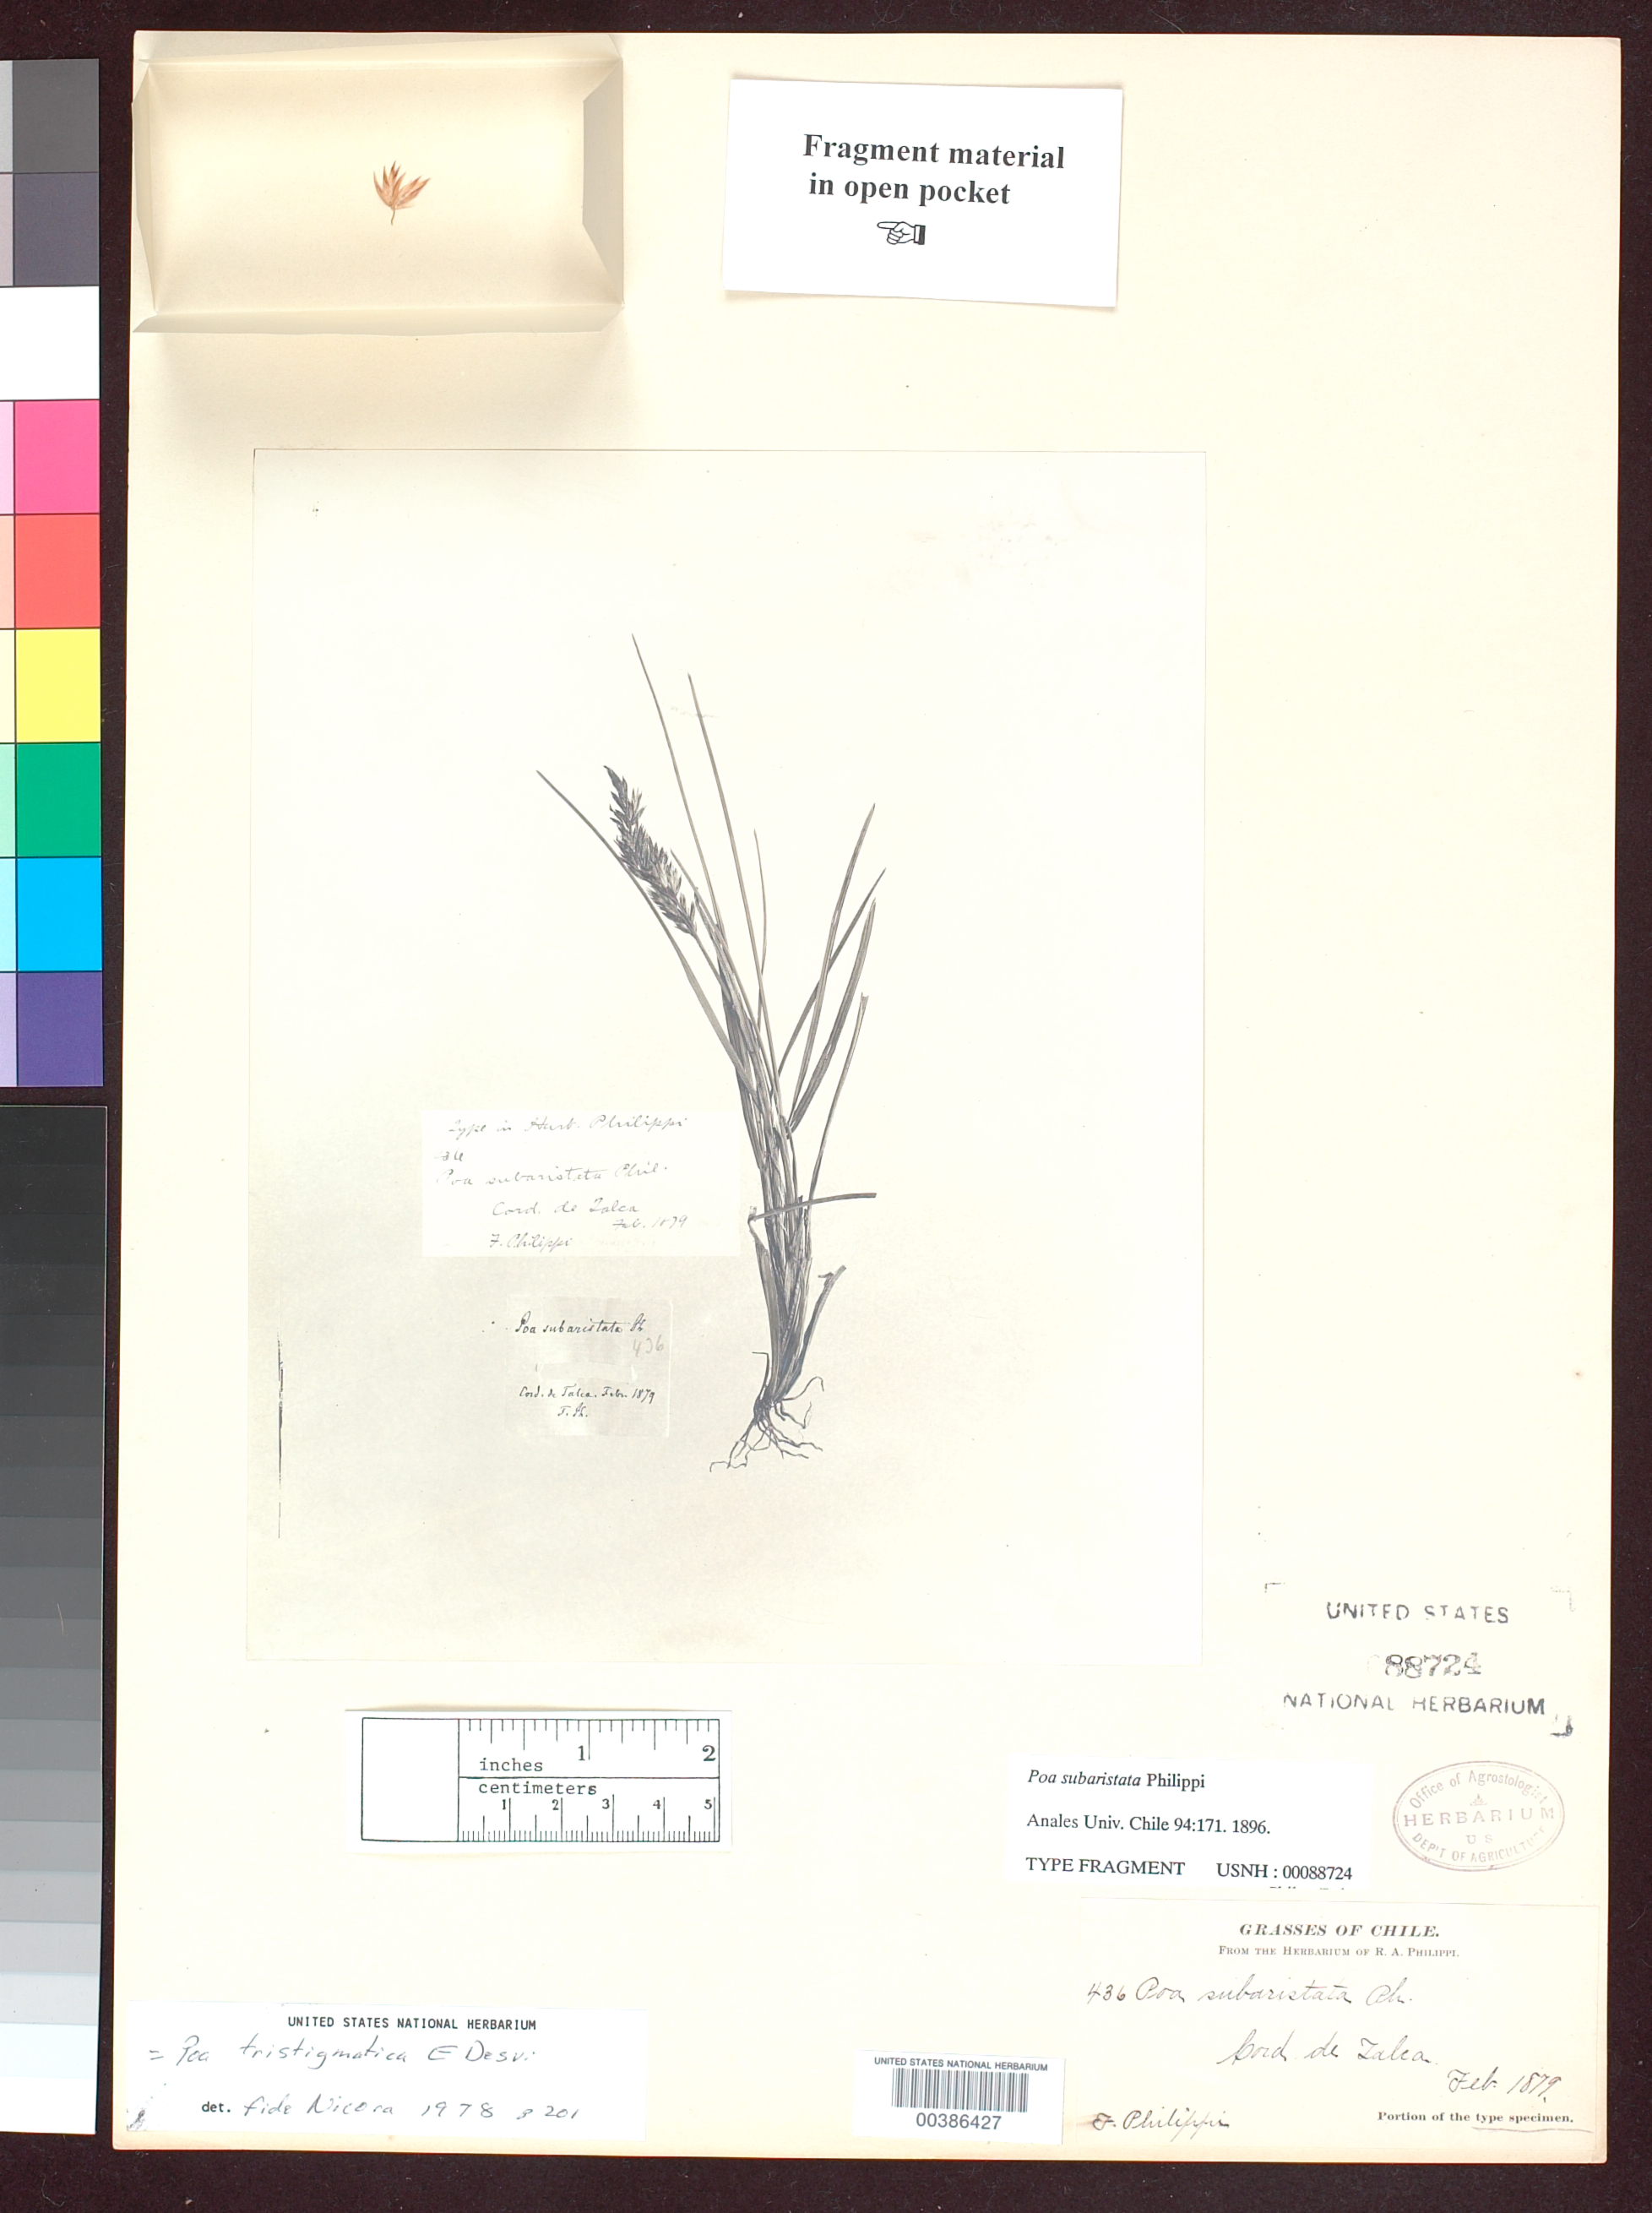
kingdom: Plantae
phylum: Tracheophyta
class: Liliopsida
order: Poales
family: Poaceae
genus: Poa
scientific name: Poa subaristata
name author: Phil.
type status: Type Fragment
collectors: F. Philippi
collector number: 436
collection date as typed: Feb 1879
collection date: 1879-02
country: Chile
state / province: Maule (VII)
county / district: Talca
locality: Talca. Cordillera de Talca.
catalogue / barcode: US 88724